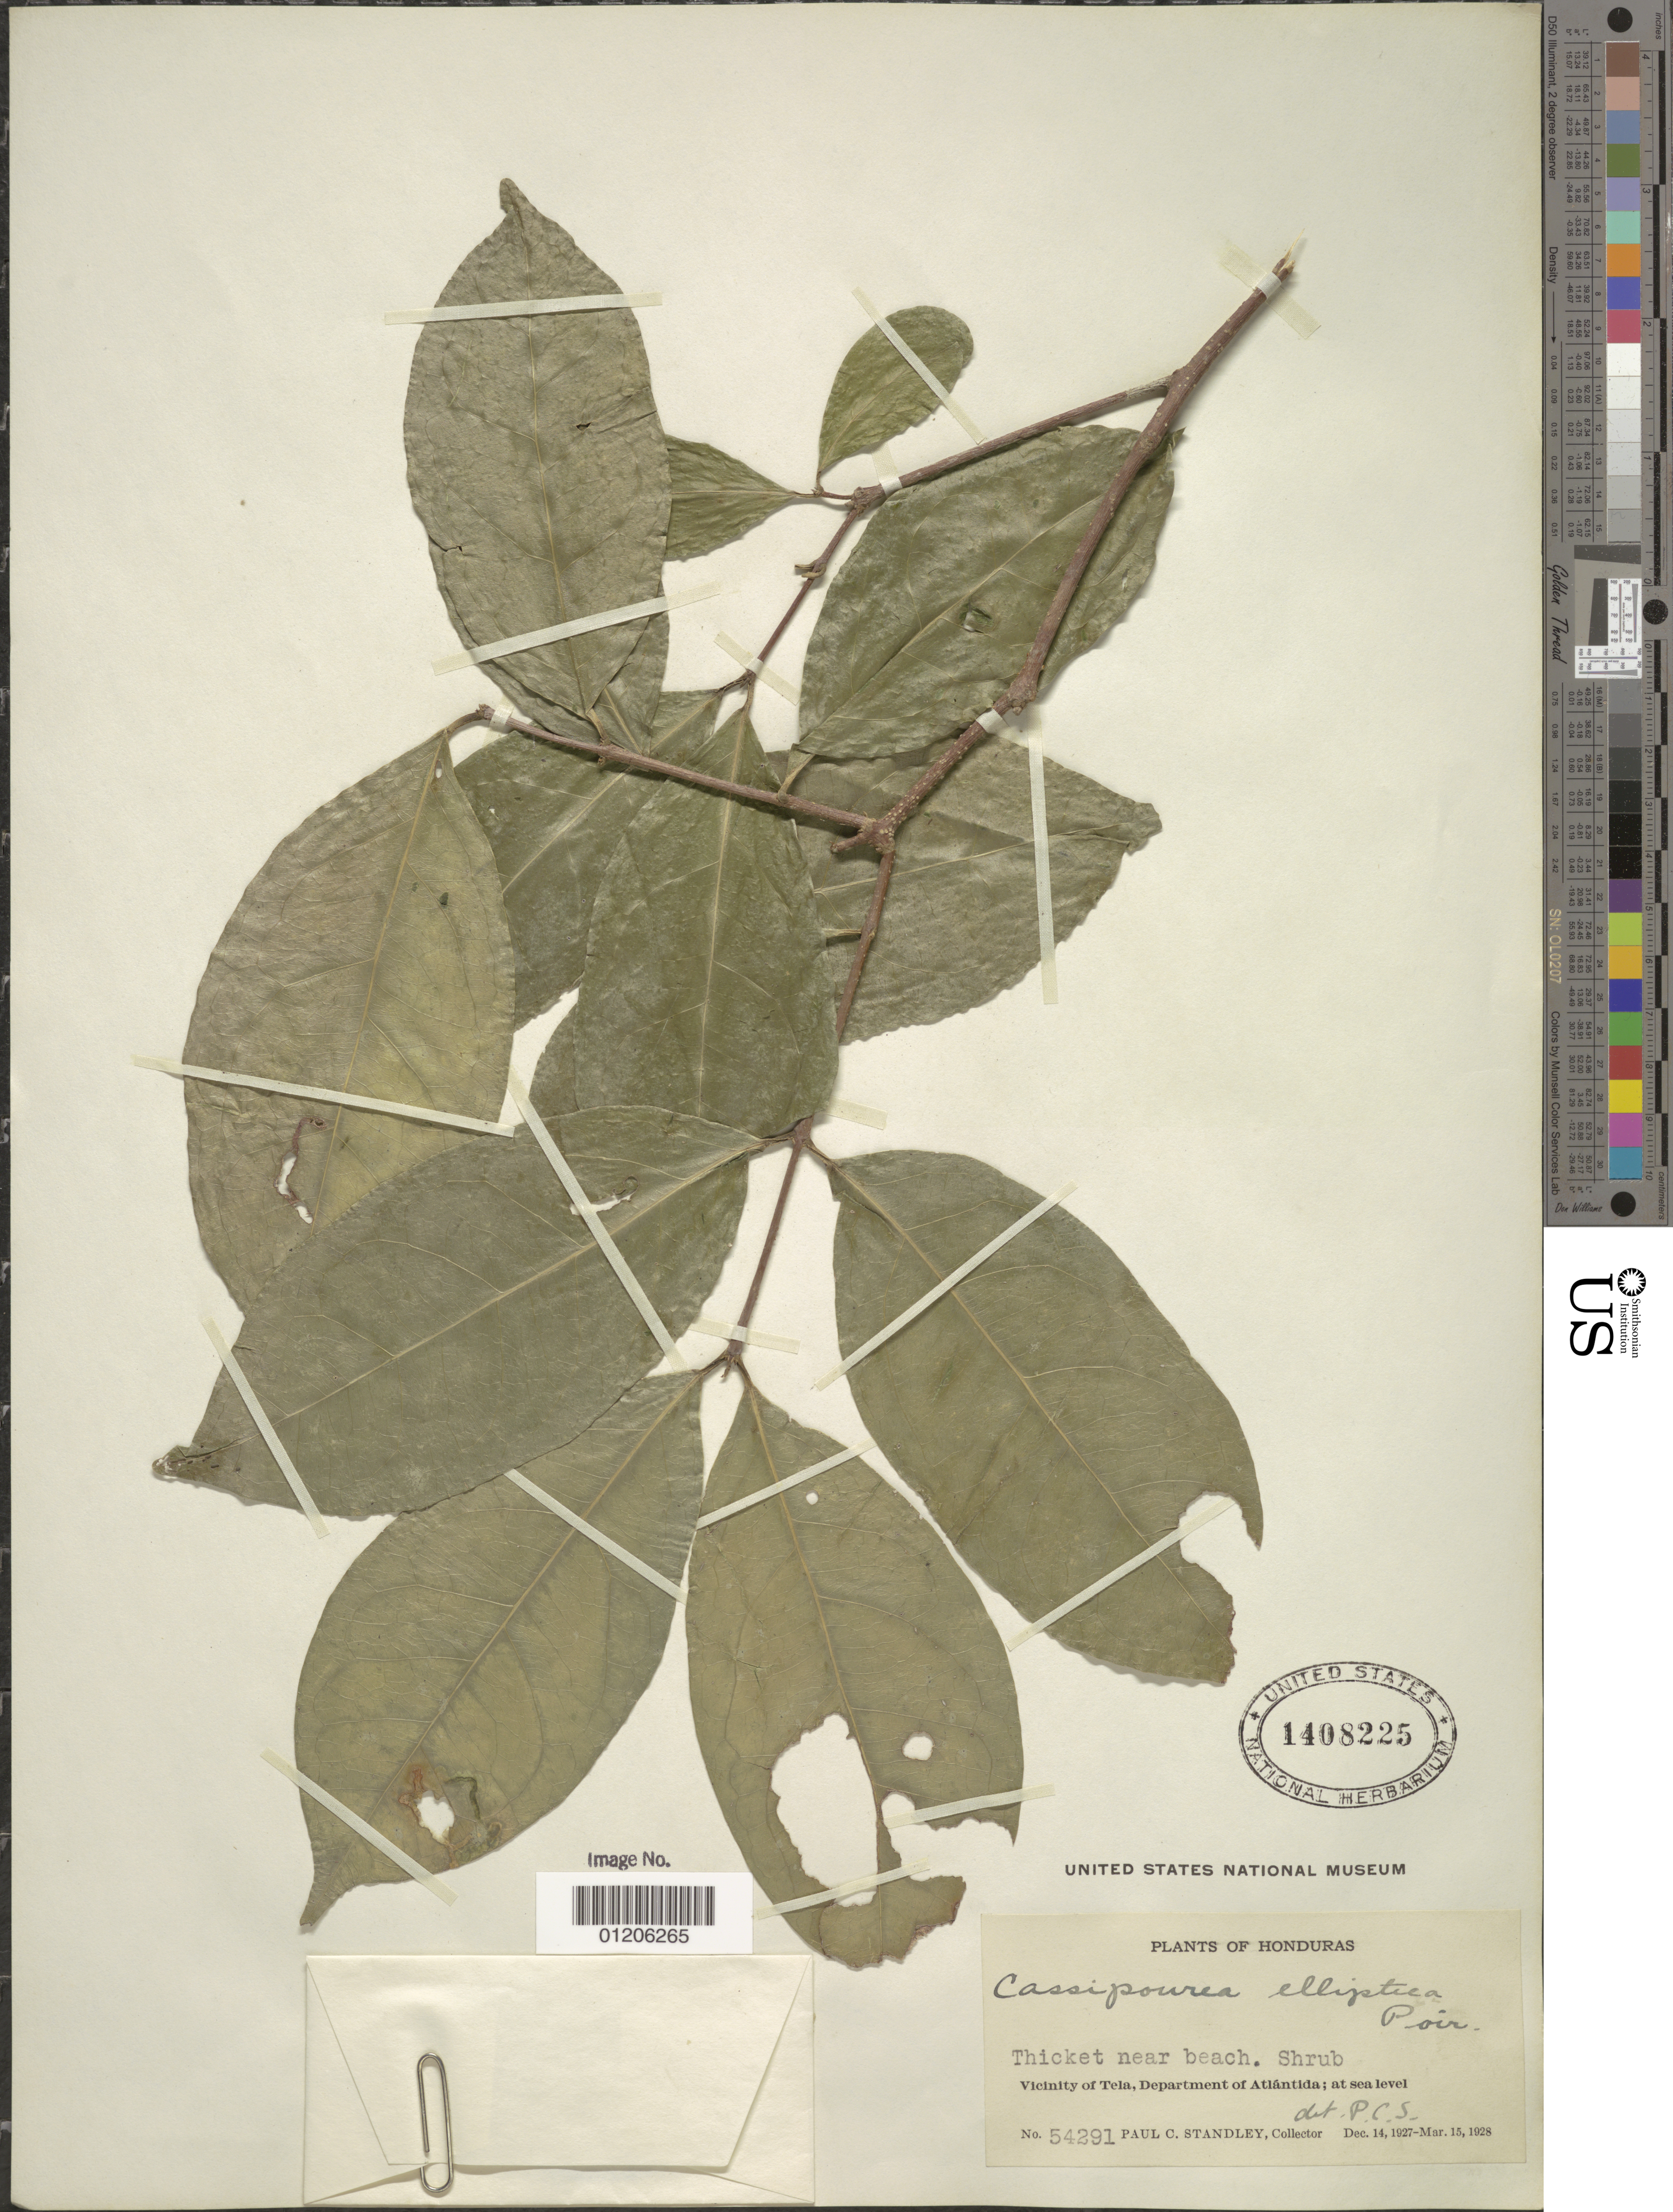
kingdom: Plantae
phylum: Tracheophyta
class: Magnoliopsida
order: Malpighiales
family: Rhizophoraceae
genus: Cassipourea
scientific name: Cassipourea elliptica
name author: (Sw.) Poir.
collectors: P. C. Standley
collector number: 54291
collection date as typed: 14 Dec 1927 to 15 Mar 1927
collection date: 1927-03-15/1927-12-14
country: Honduras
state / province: Atlántida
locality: Vicinity of Tela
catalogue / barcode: US 1408285